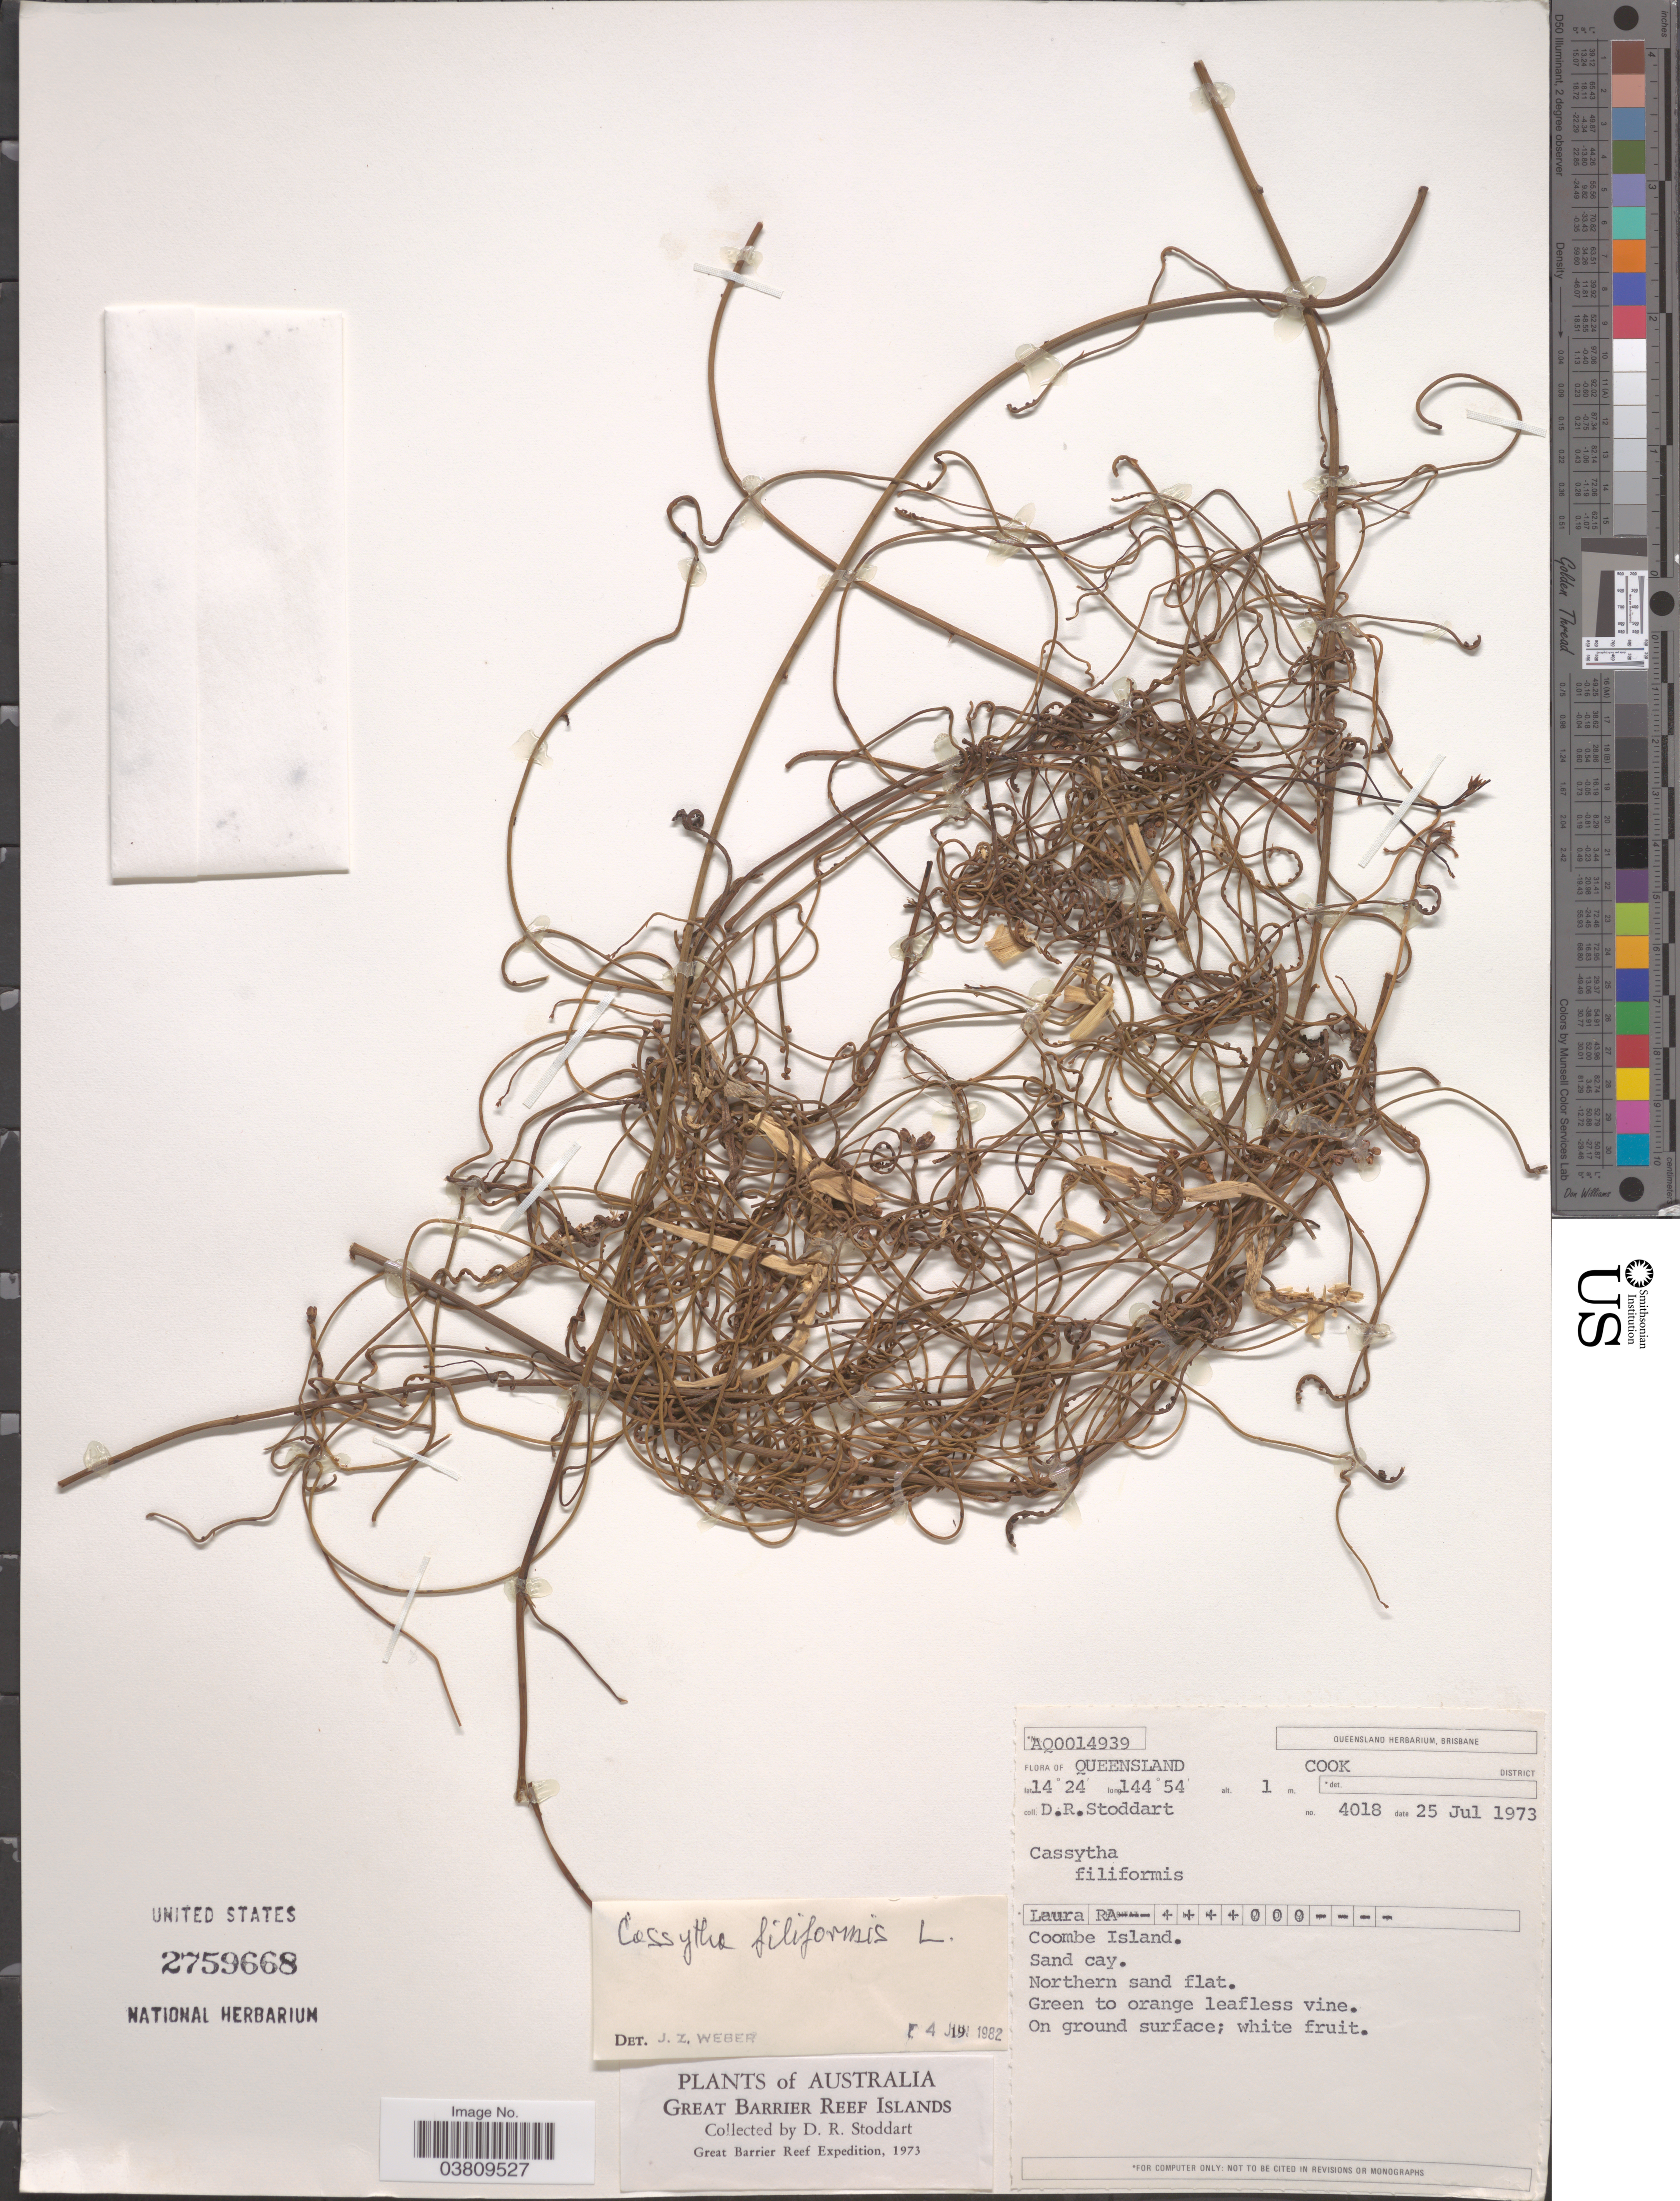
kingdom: Plantae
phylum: Tracheophyta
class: Magnoliopsida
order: Laurales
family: Lauraceae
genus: Cassytha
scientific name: Cassytha filiformis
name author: L.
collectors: D. R. Stoddart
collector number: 4018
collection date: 1973-07-25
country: Australia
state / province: Queensland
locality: Cook District. Coombe Island. Northern sand flat. Great Barrier Reef Islands.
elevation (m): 1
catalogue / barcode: US 2759668